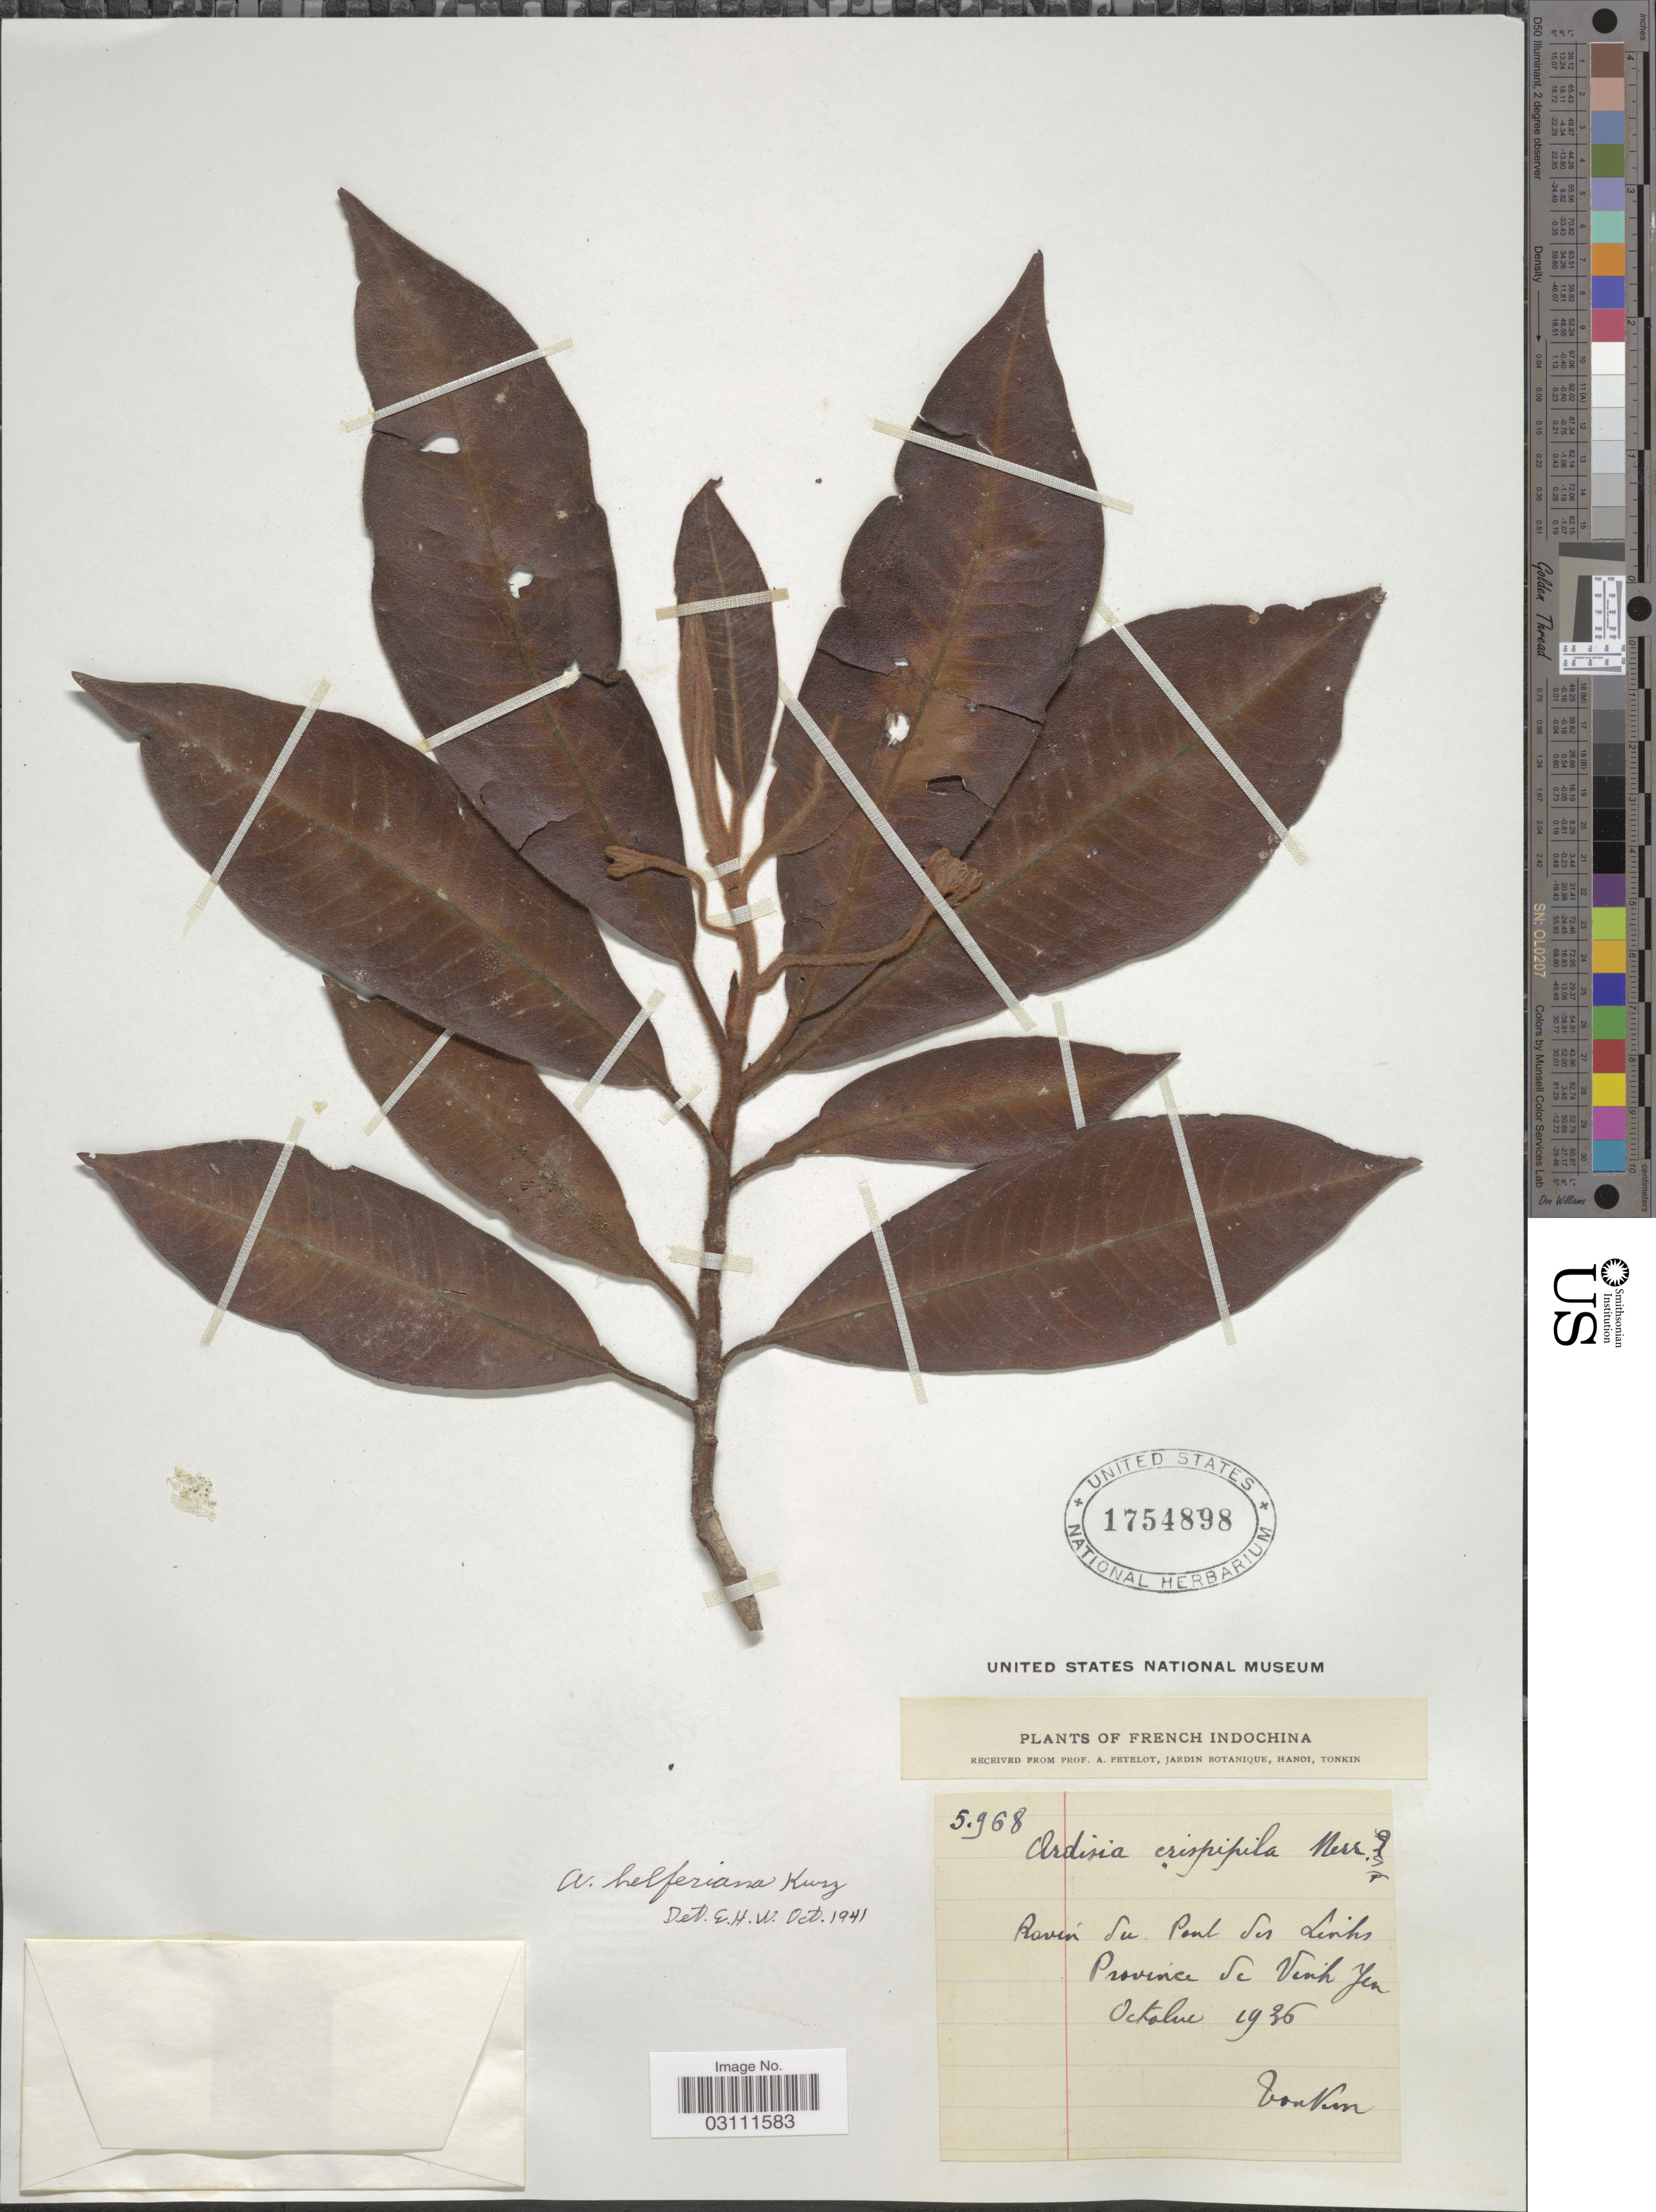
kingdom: Plantae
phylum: Tracheophyta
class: Magnoliopsida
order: Ericales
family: Primulaceae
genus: Ardisia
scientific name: Ardisia helferiana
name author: Kurz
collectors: A. Petelot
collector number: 5968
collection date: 1936-10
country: Vietnam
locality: French Indochina, Ravin du Pont des Links, Province de Vinh Jen.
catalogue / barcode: US 1754798